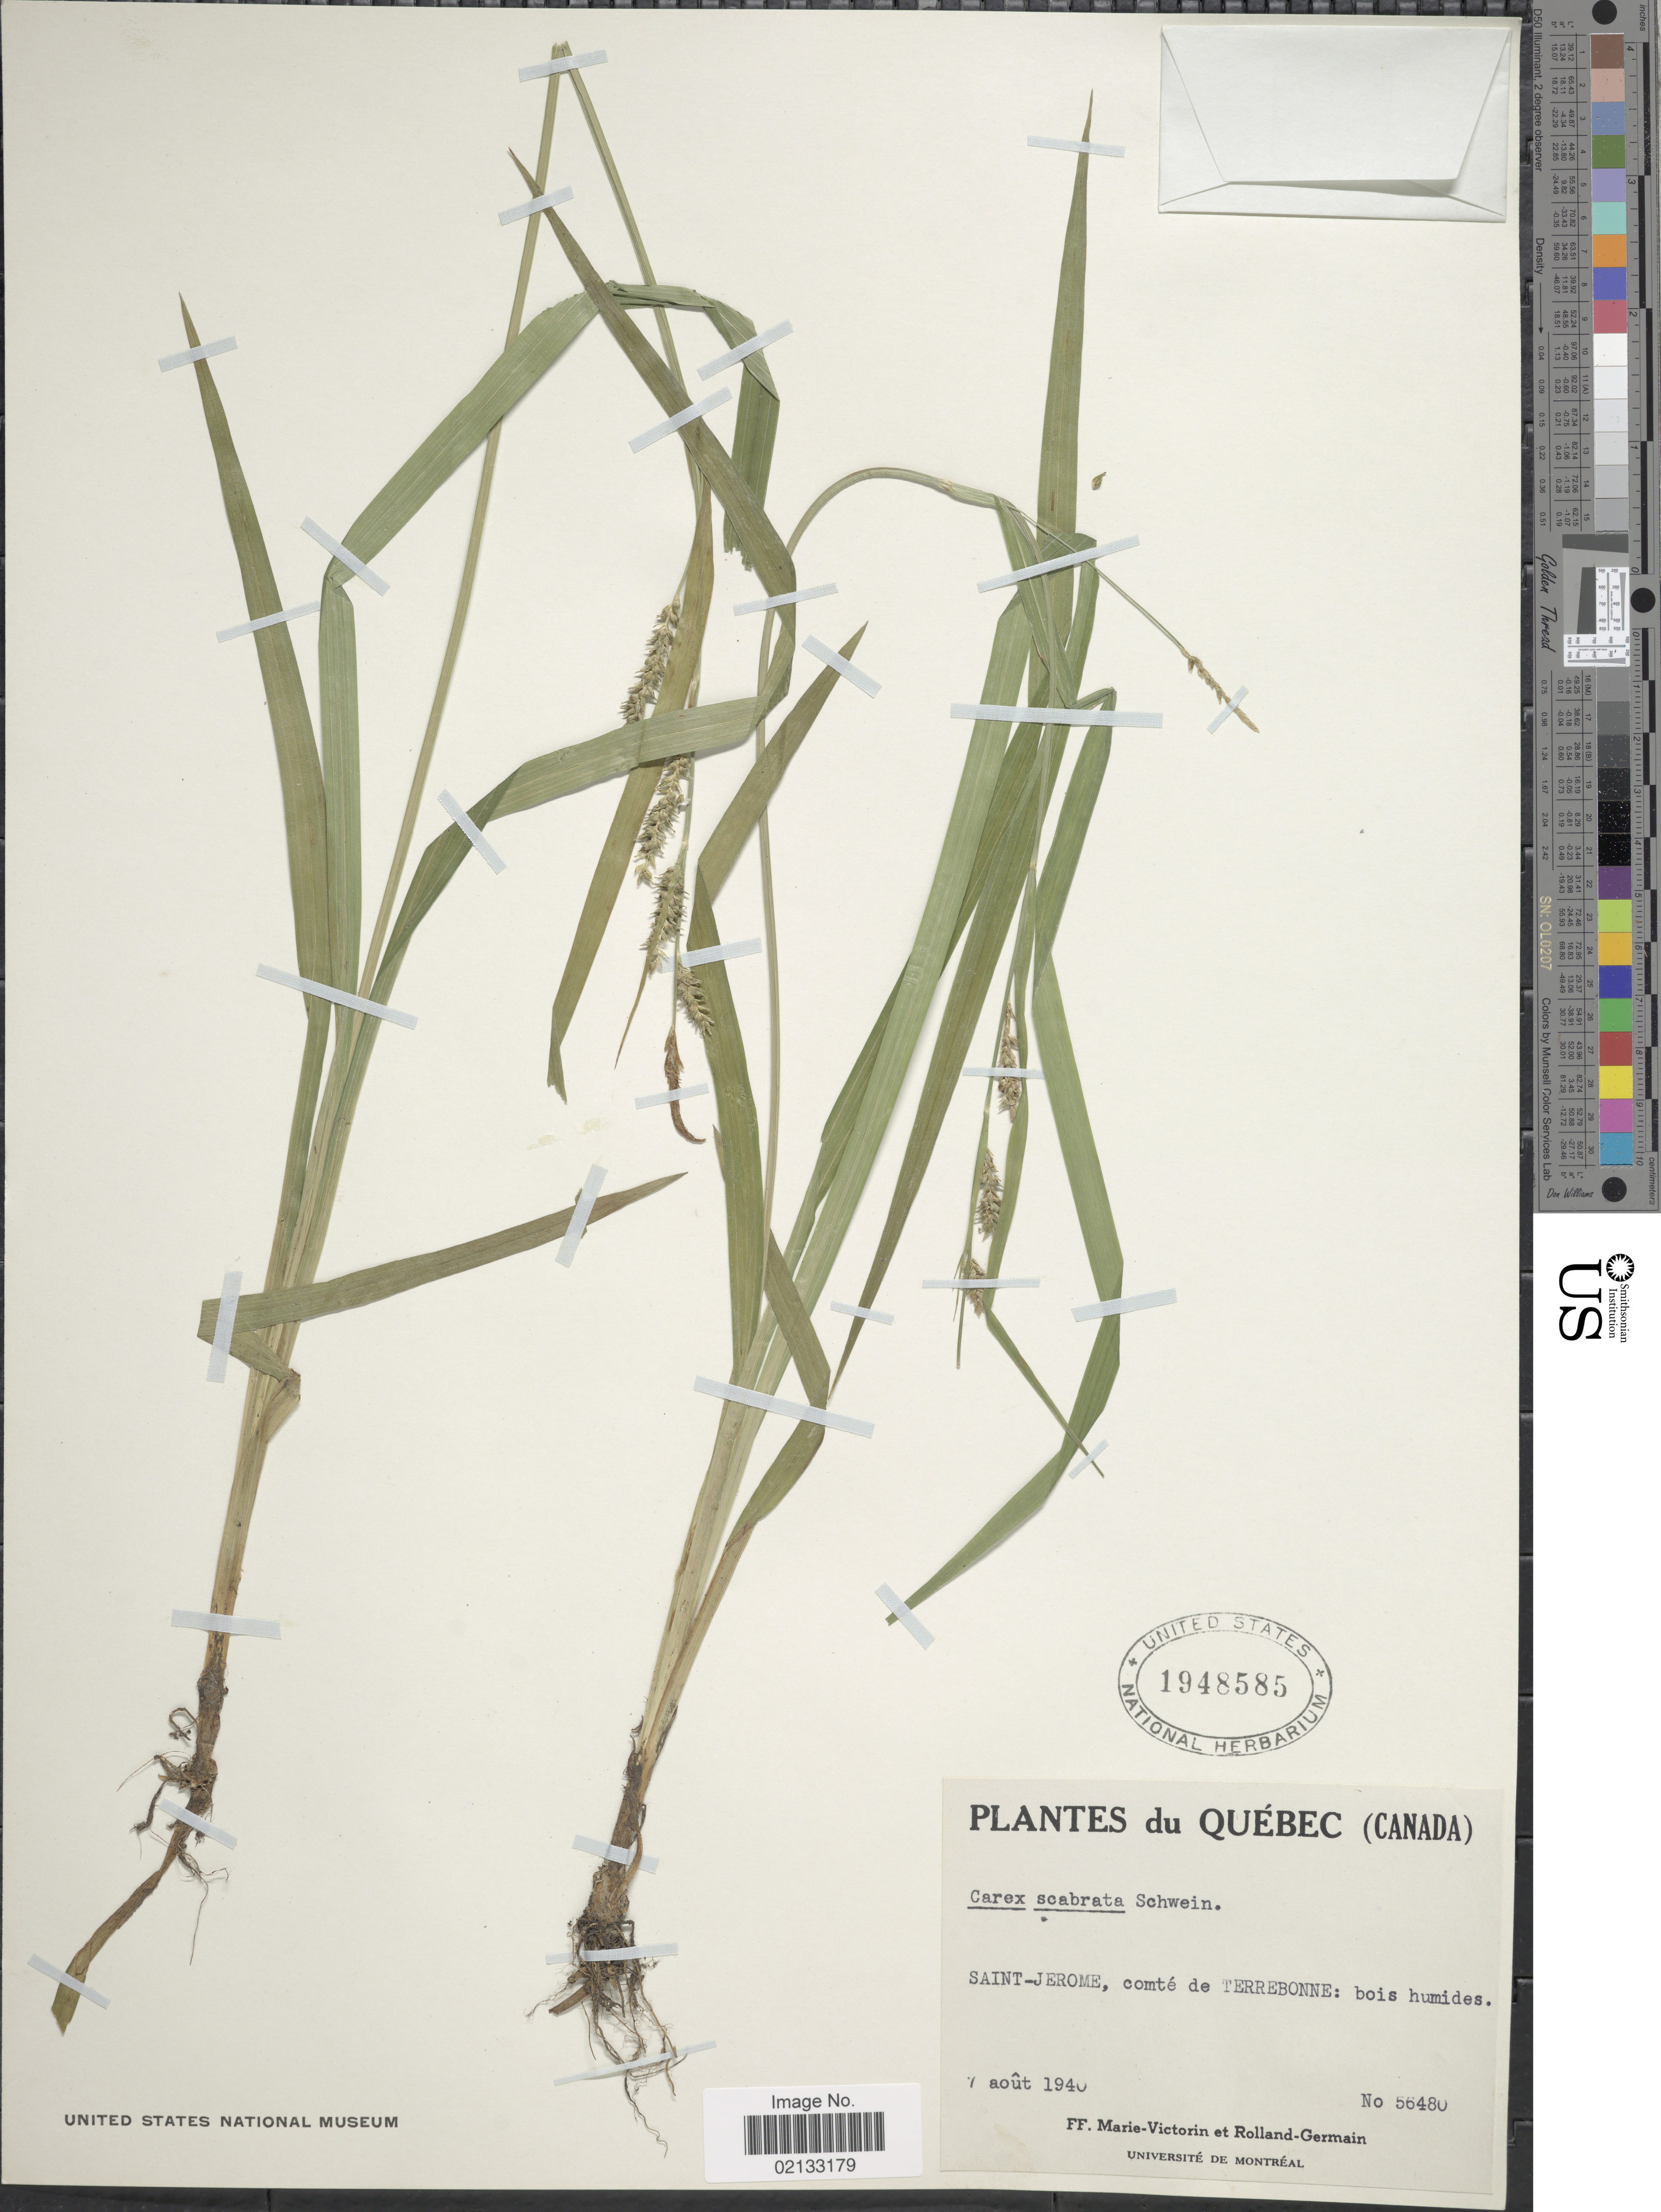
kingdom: Plantae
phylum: Tracheophyta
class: Liliopsida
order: Poales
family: Cyperaceae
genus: Carex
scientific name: Carex scabrata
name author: Schwein.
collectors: F. Marie-Victorin & Rolland-Germain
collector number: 56480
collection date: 1940-08-07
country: Canada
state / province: Quebec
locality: Saint-Jerome, comte de Terrebonne: bois humides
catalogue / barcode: US 1948585